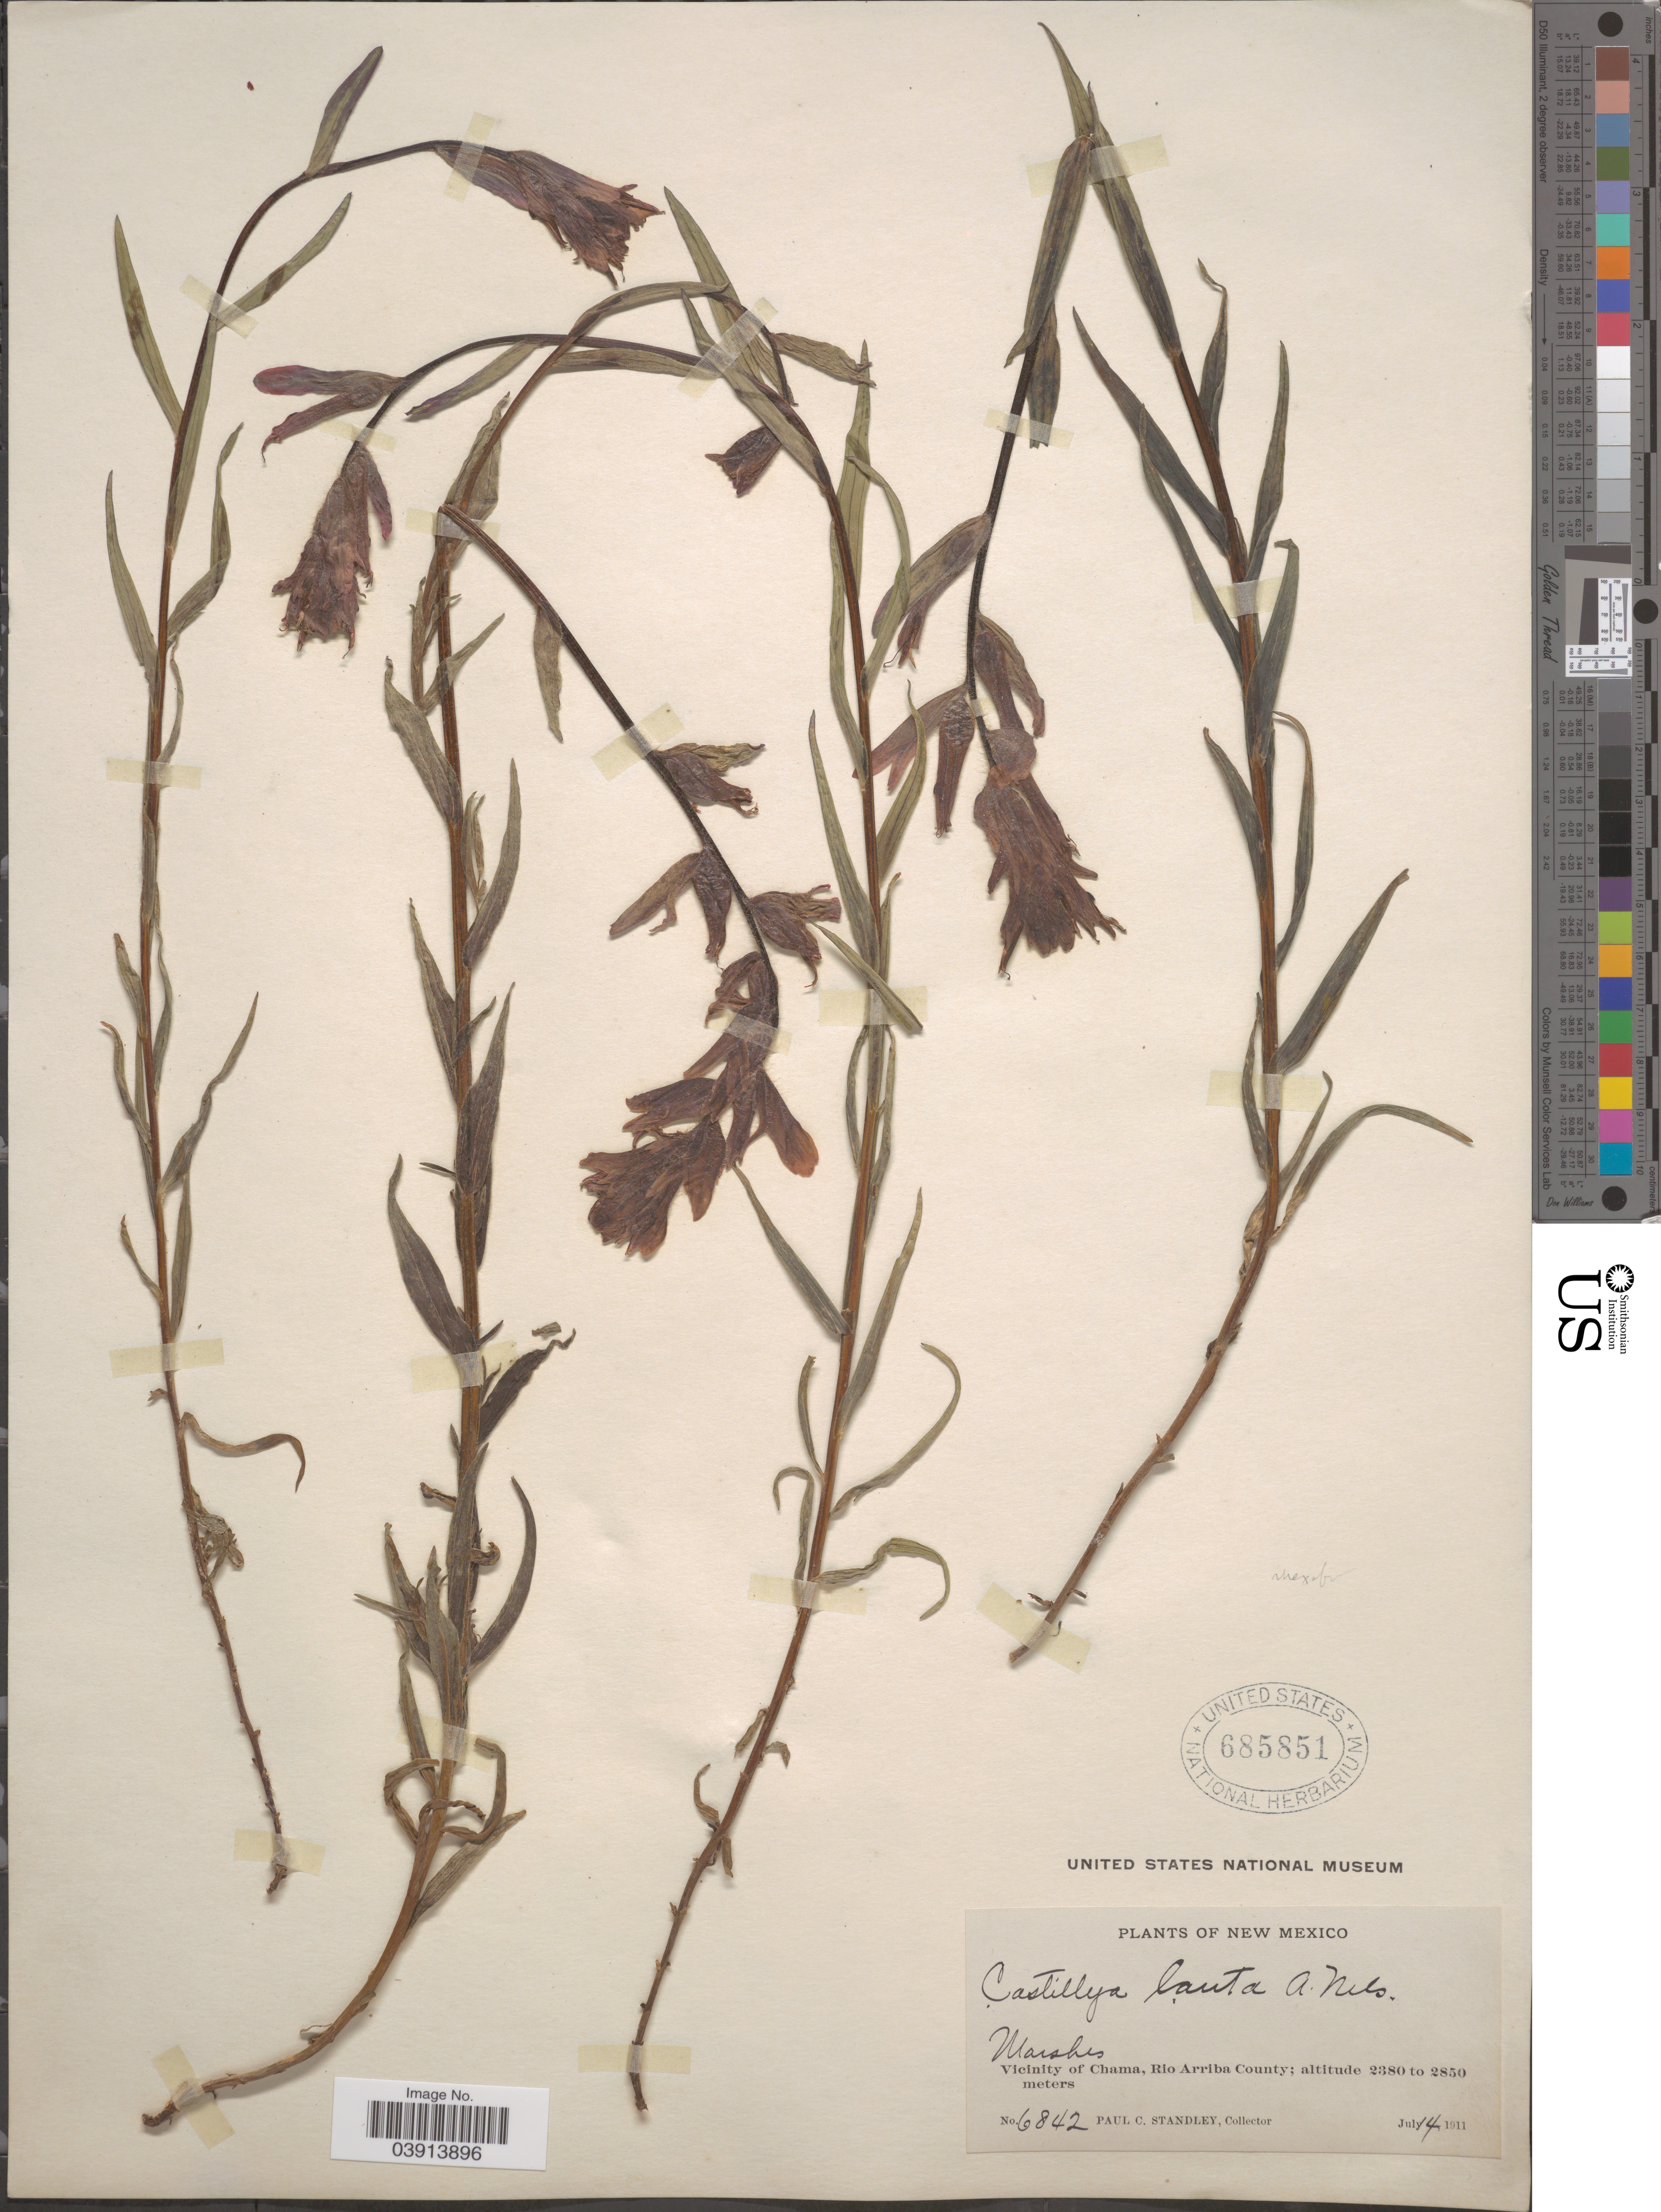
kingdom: Plantae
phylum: Tracheophyta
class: Magnoliopsida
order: Lamiales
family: Orobanchaceae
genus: Castilleja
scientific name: Castilleja rhexiifolia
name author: Rydb.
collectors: P. C. Standley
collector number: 6842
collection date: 1911-07-14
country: United States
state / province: New Mexico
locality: Vicinity of Chama, Rio Arriba County.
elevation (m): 2380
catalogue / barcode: US 685851